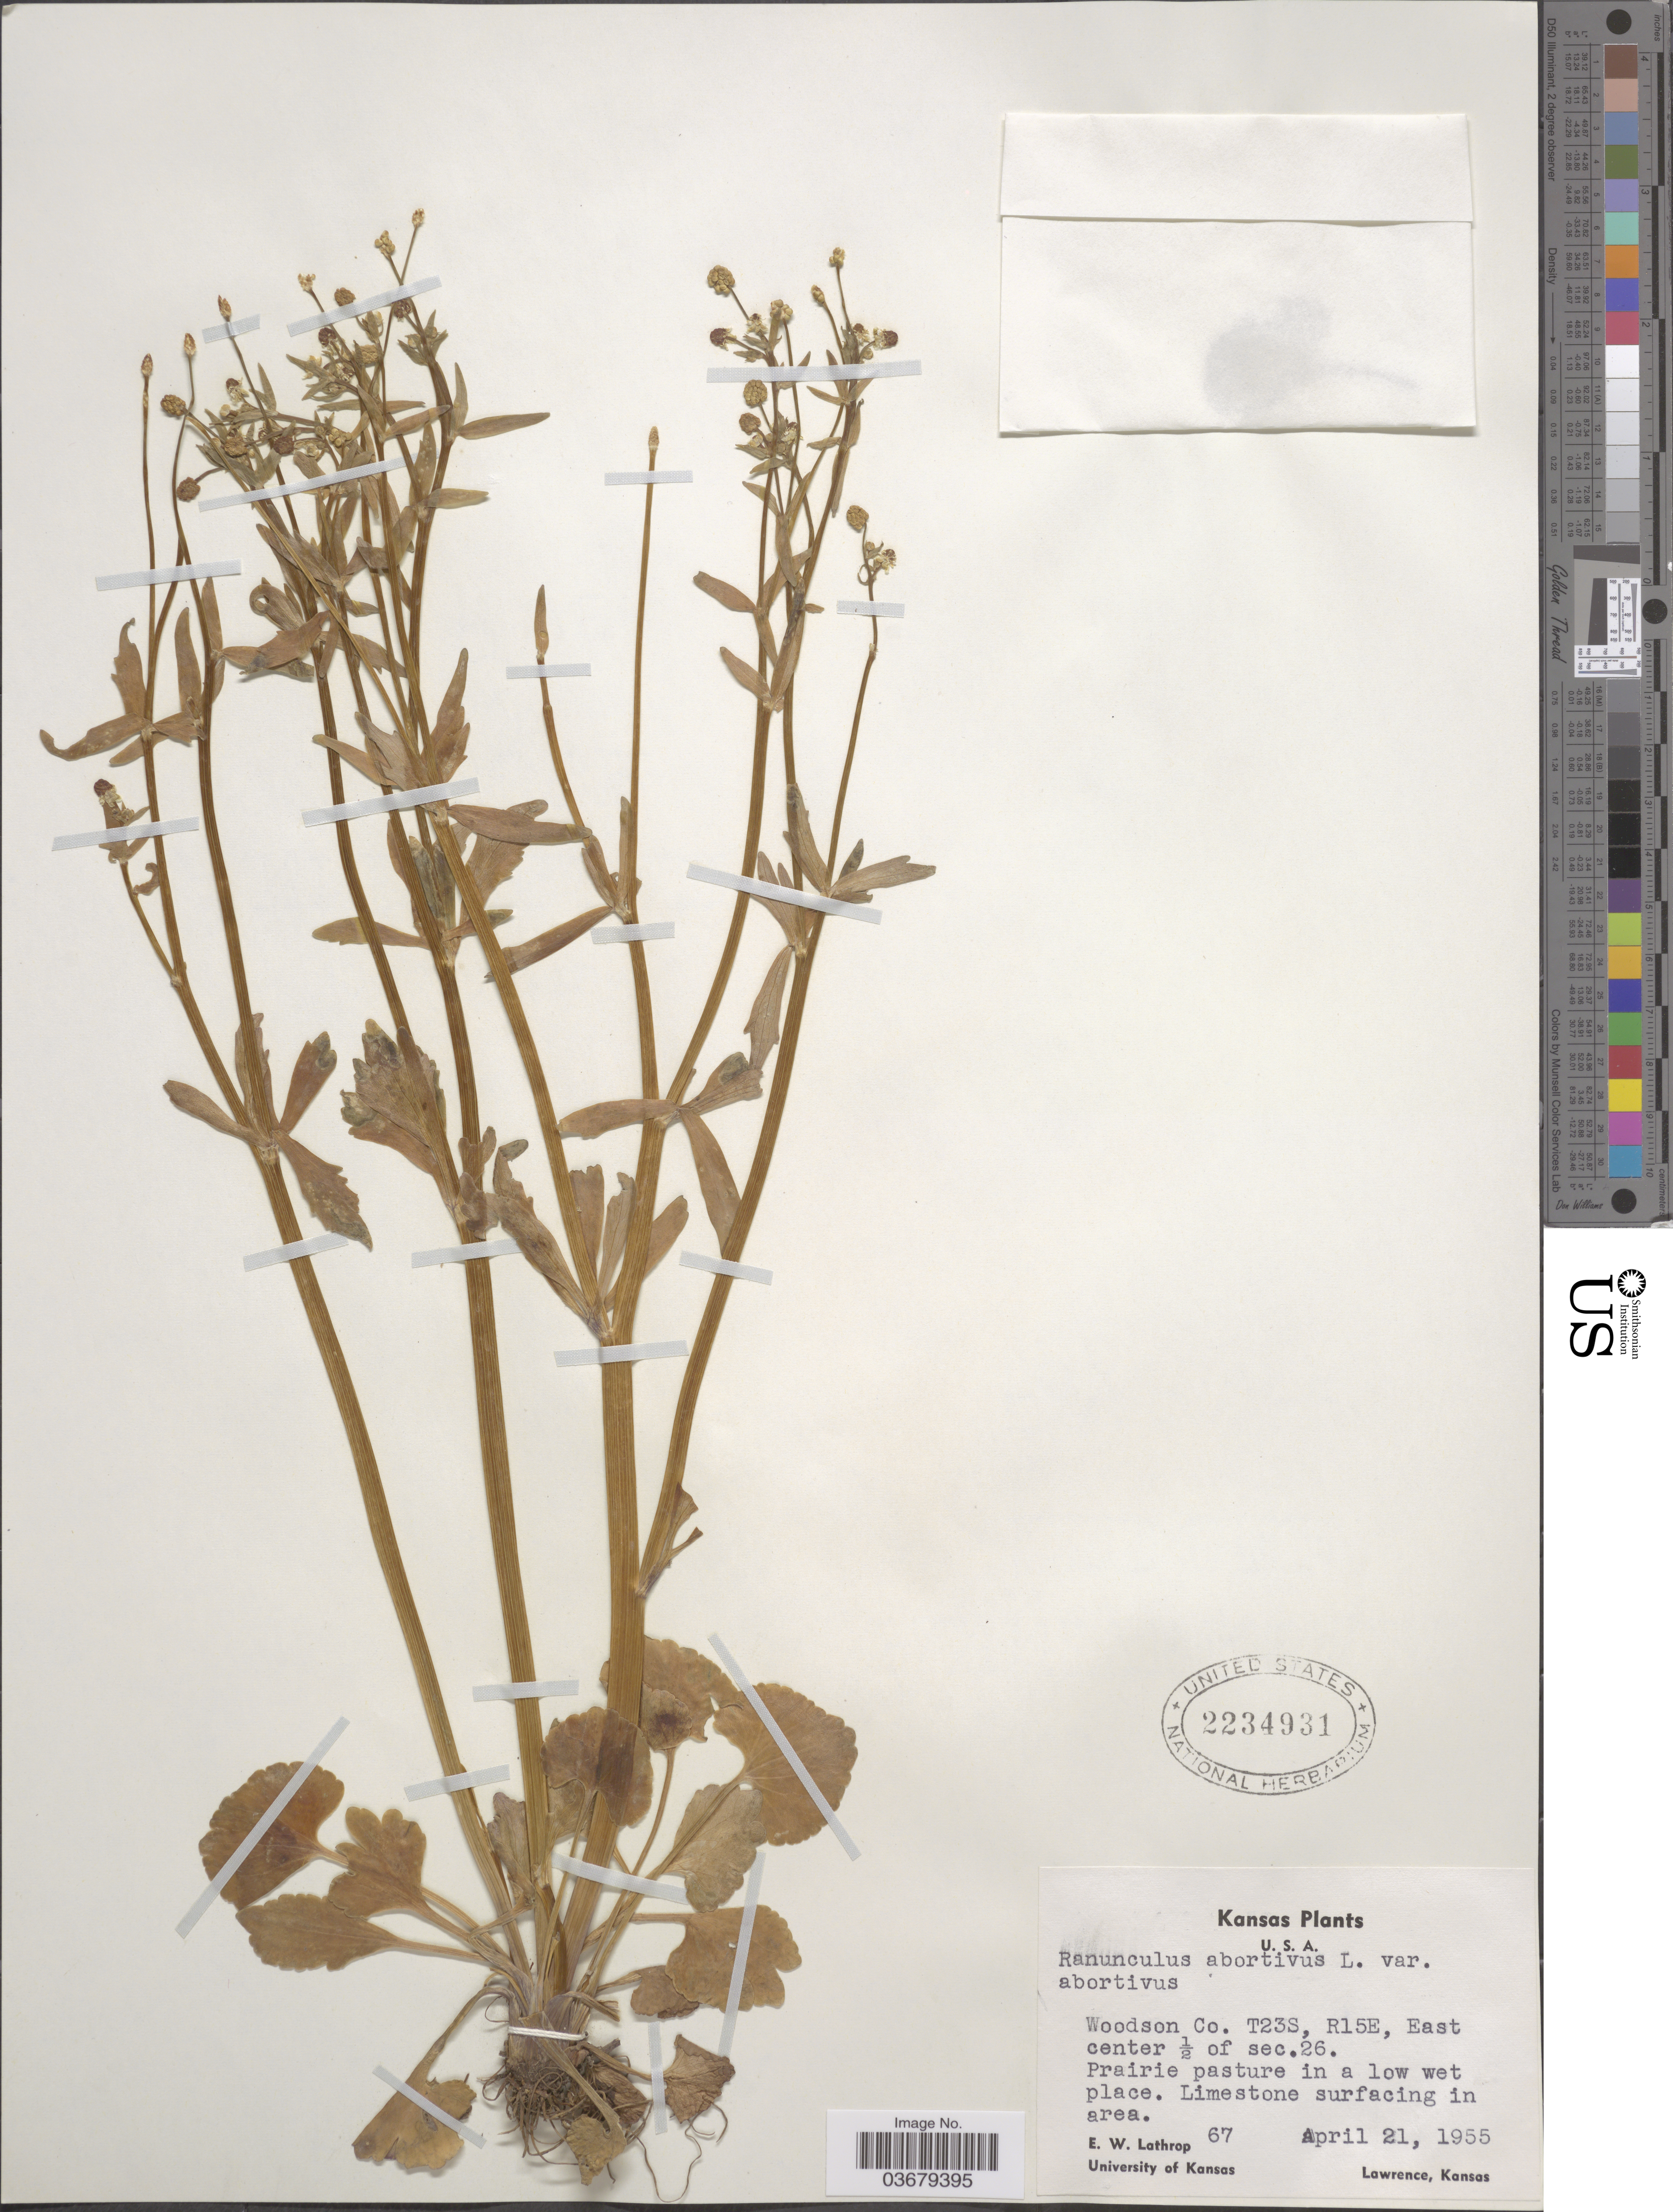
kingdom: Plantae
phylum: Tracheophyta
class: Magnoliopsida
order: Ranunculales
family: Ranunculaceae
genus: Ranunculus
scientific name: Ranunculus abortivus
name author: L.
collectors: E. W. Lathrop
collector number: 67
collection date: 1955-04-21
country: United States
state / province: Kansas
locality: Woodson Co. T23S, R15E, East center ½ of sec. 26.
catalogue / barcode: US 2234931